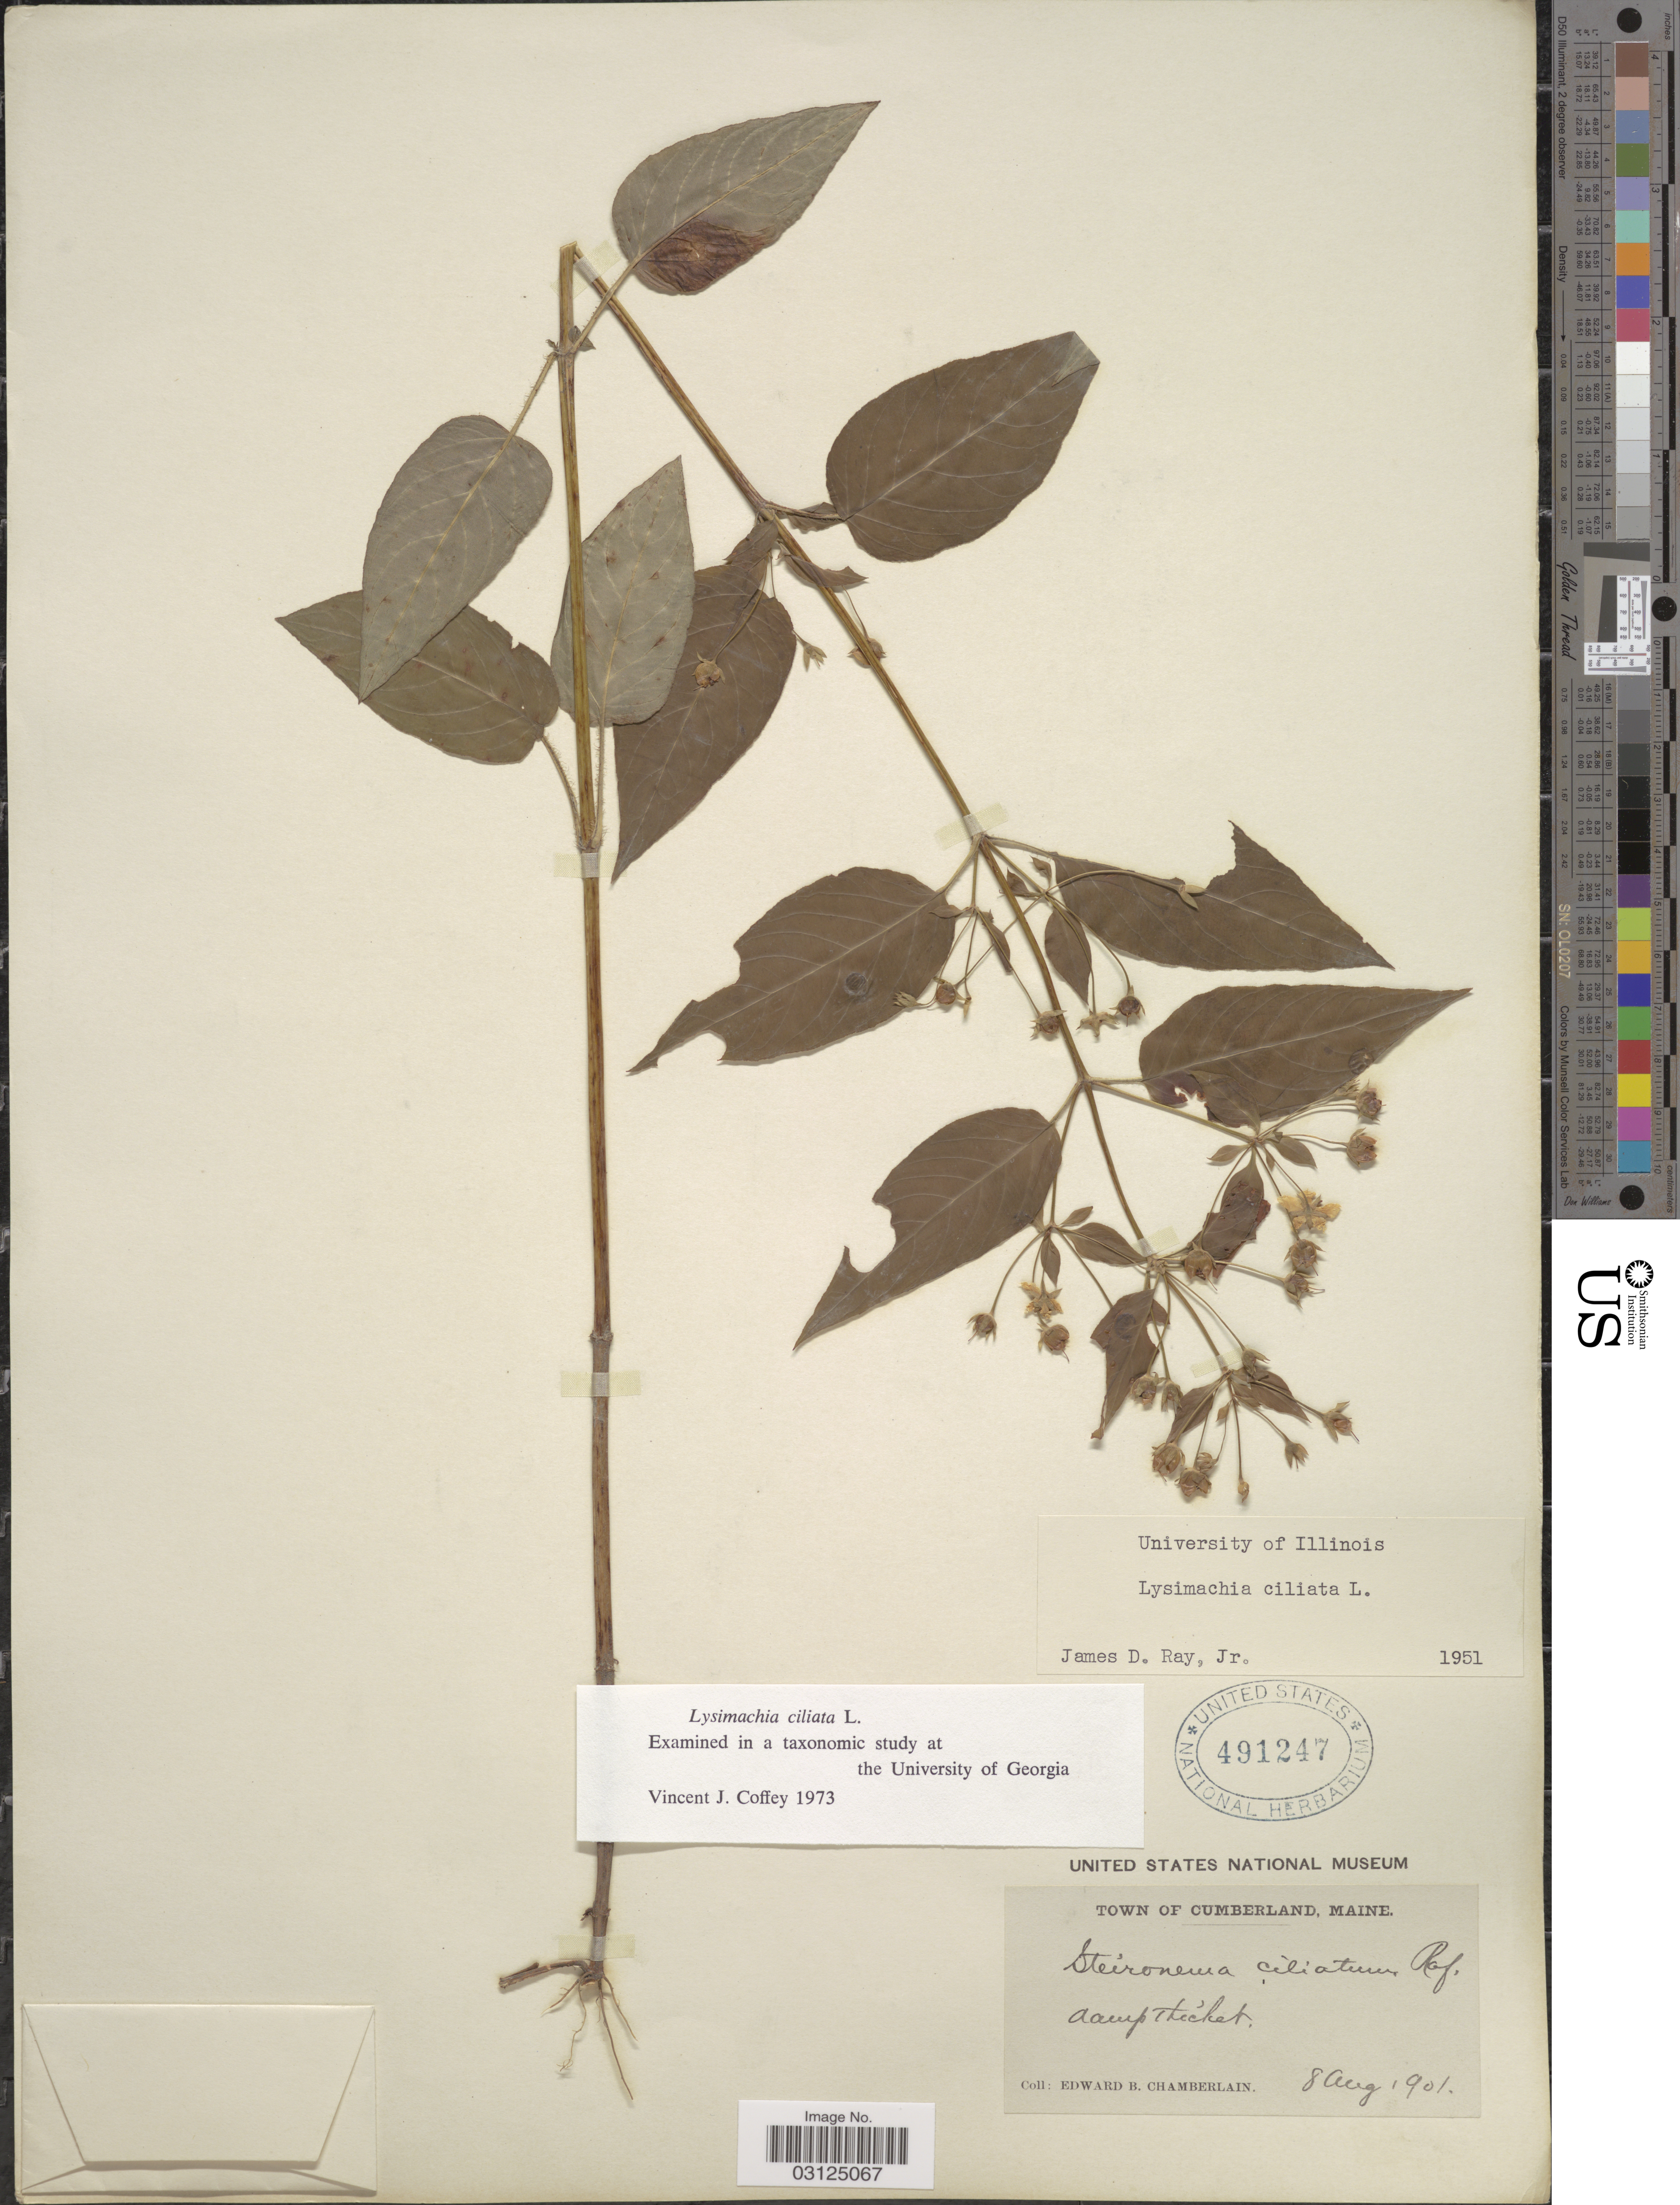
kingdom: Plantae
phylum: Tracheophyta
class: Magnoliopsida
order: Ericales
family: Primulaceae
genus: Lysimachia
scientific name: Lysimachia ciliata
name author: L.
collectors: E. Chamberlain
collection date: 1901-08-08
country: United States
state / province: Maine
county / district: Cumberland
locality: Cumberland.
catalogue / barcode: US 491247